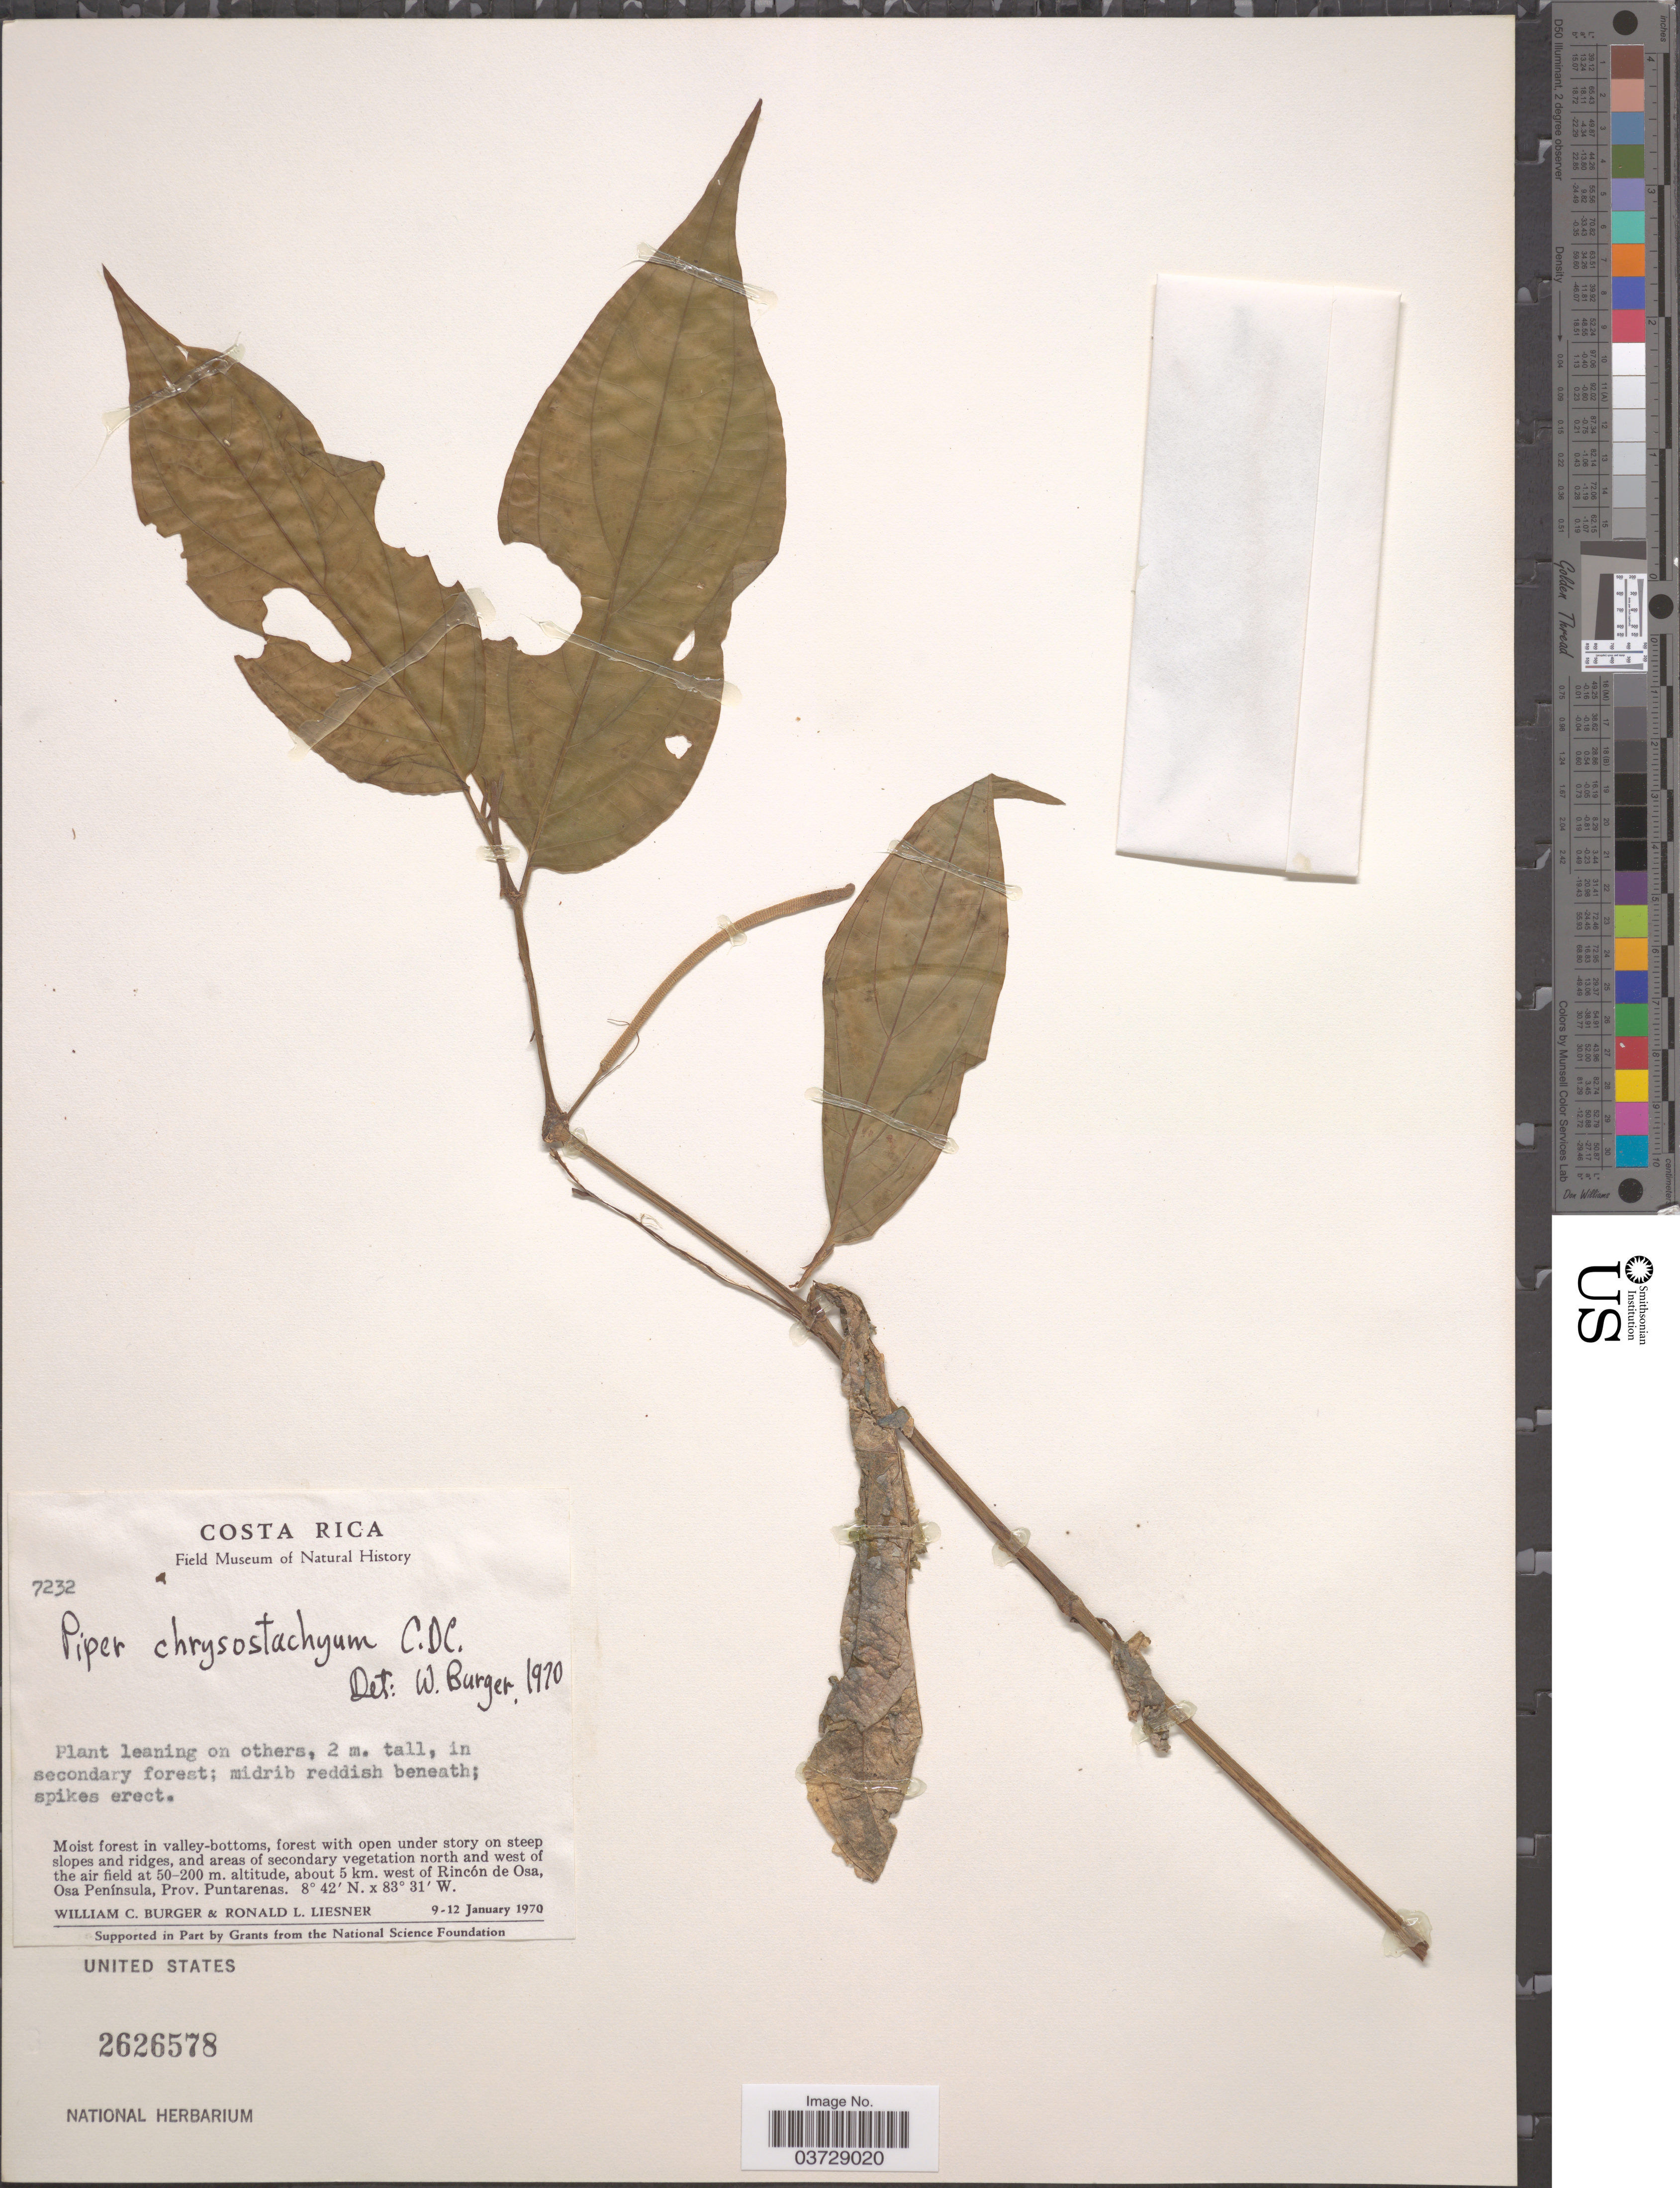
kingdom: Plantae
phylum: Tracheophyta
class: Magnoliopsida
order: Piperales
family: Piperaceae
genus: Piper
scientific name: Piper chrysostachyum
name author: C. DC.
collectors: W. Burger & R. L. Liesner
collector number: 7232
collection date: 1970-01-09/1970-01-12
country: Costa Rica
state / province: Puntarenas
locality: On steep slopes and ridges, and areas of secondary vegetation north and west of the air field, about 5 km. west of Rincón de Osa, Osa Península.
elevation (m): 50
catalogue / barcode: US 2626578